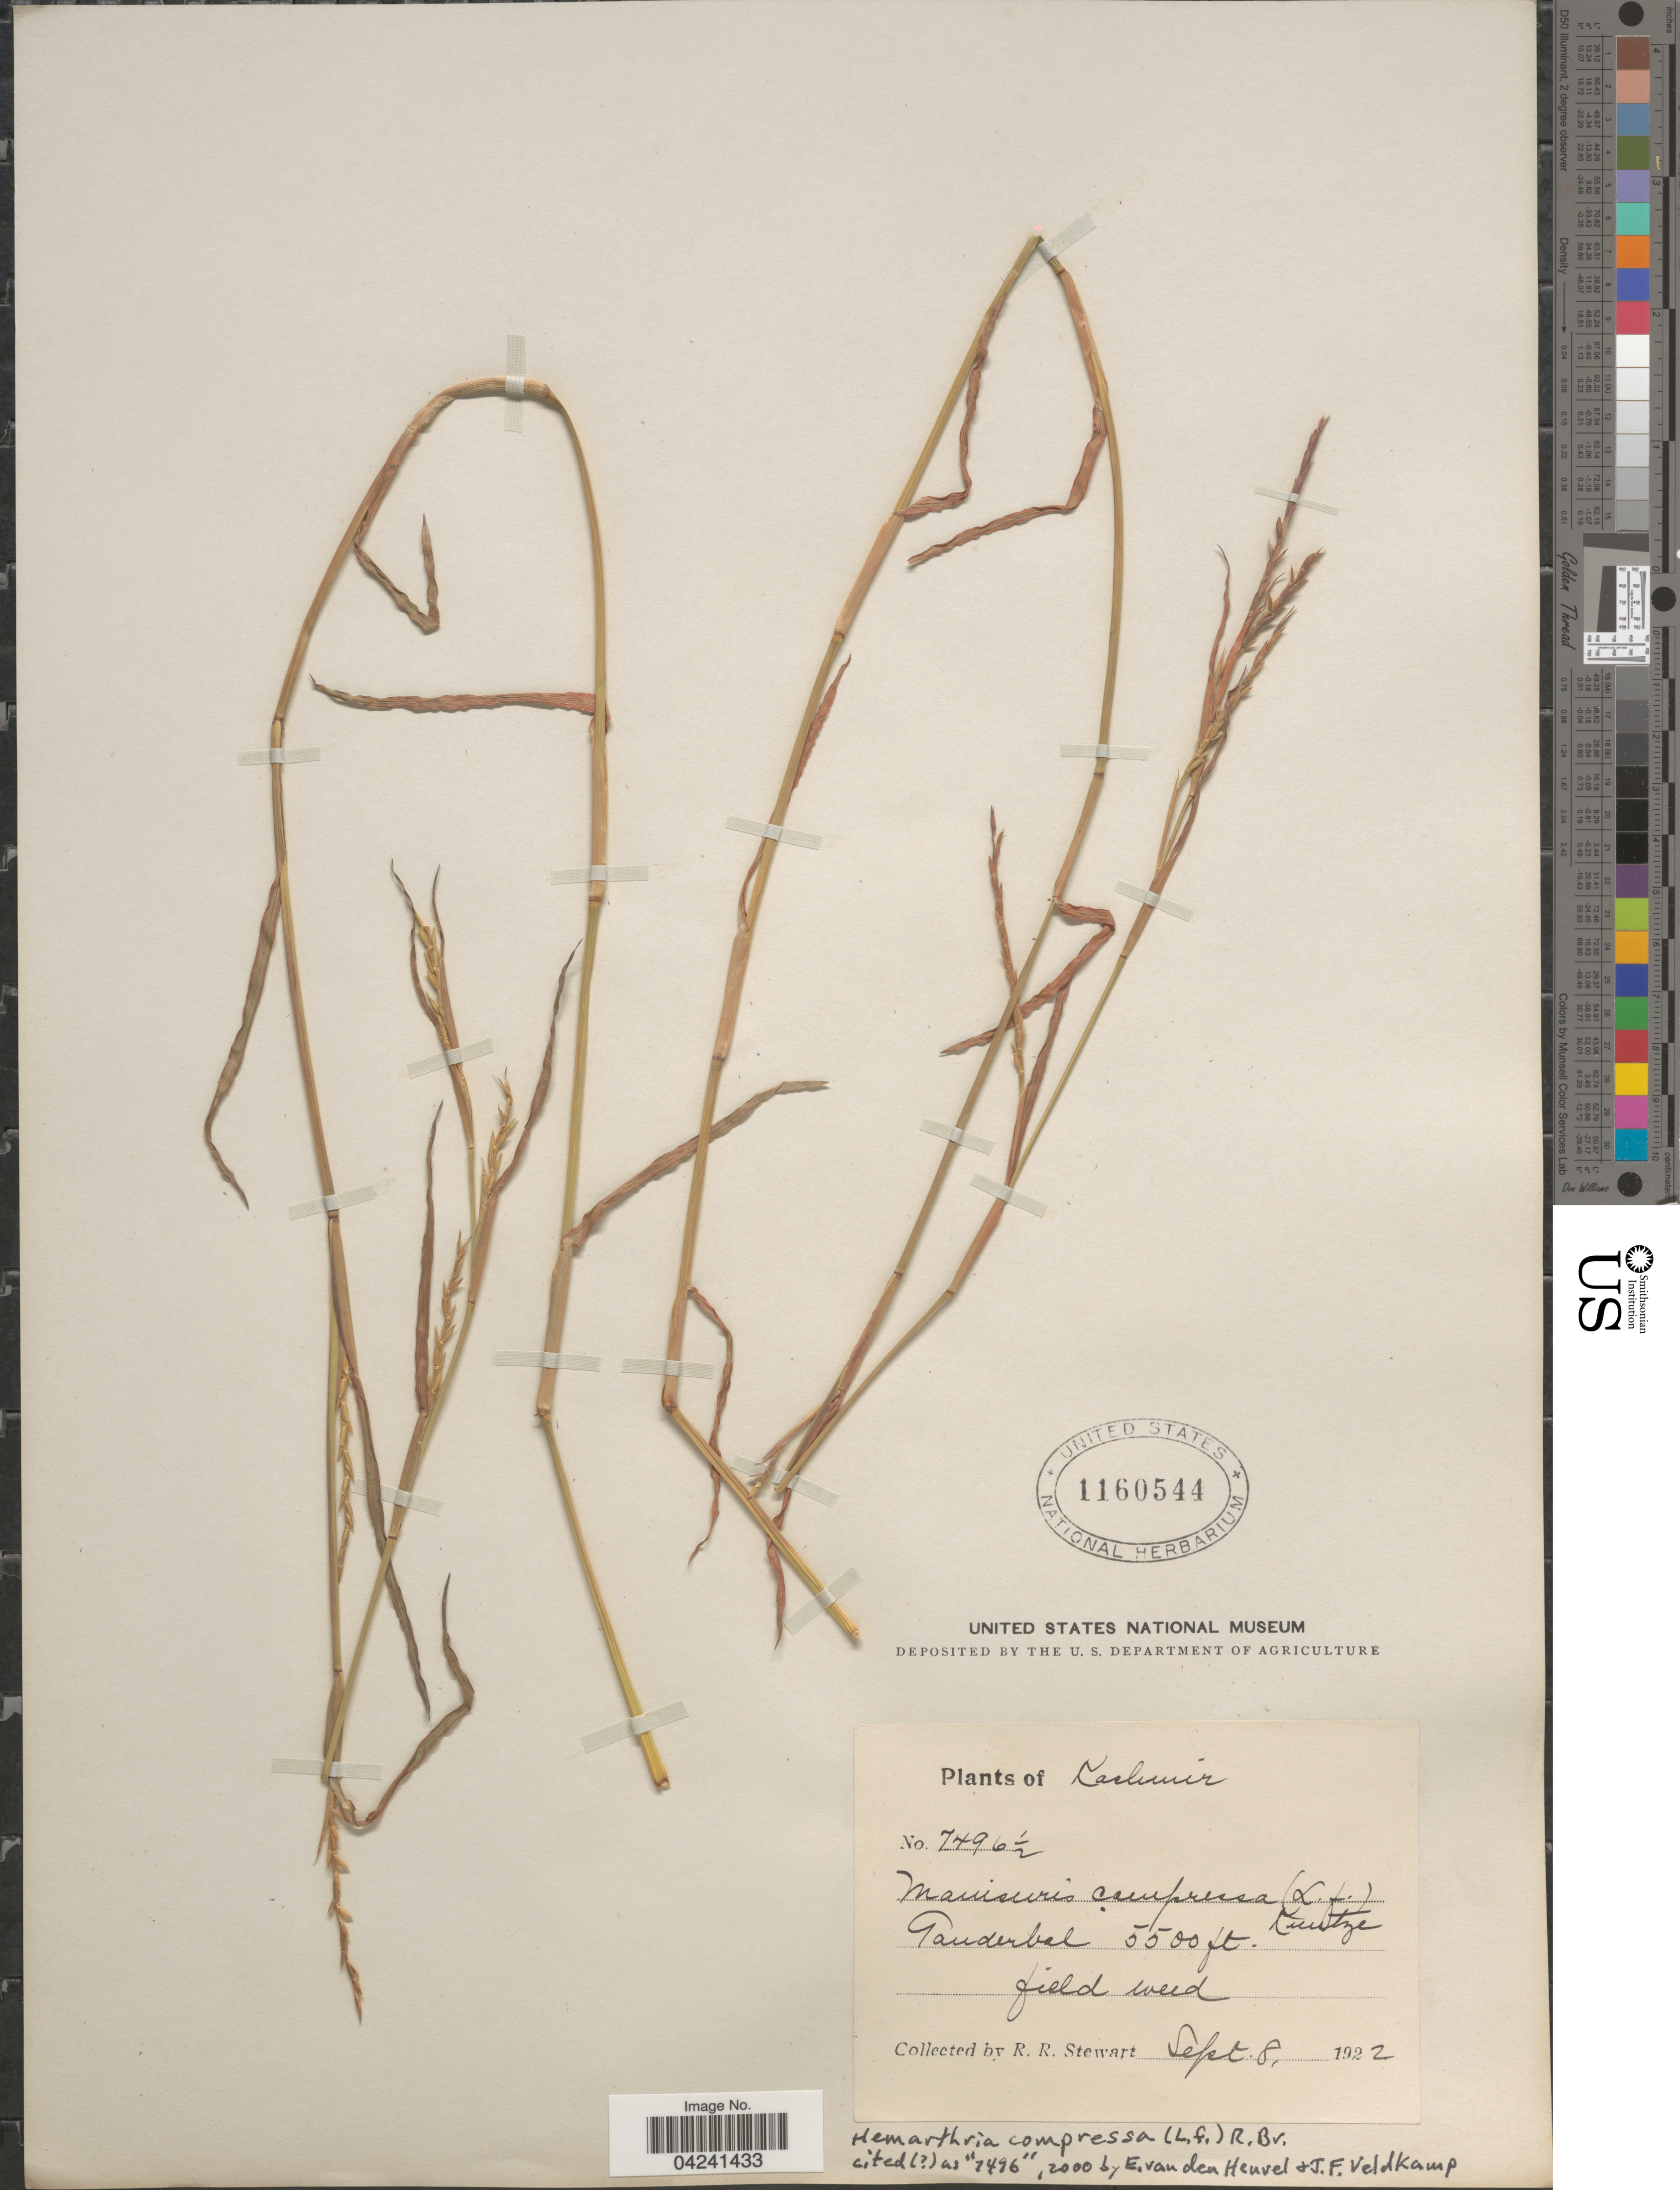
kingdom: Plantae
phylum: Tracheophyta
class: Liliopsida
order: Poales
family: Poaceae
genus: Hemarthria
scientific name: Hemarthria compressa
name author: (L.) R. Br.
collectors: R. Stewart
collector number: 7496½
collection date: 1922-09-08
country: India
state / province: Jammu and Kashmir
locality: Kashmir. Ganderbal.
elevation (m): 1676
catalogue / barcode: US 1160544